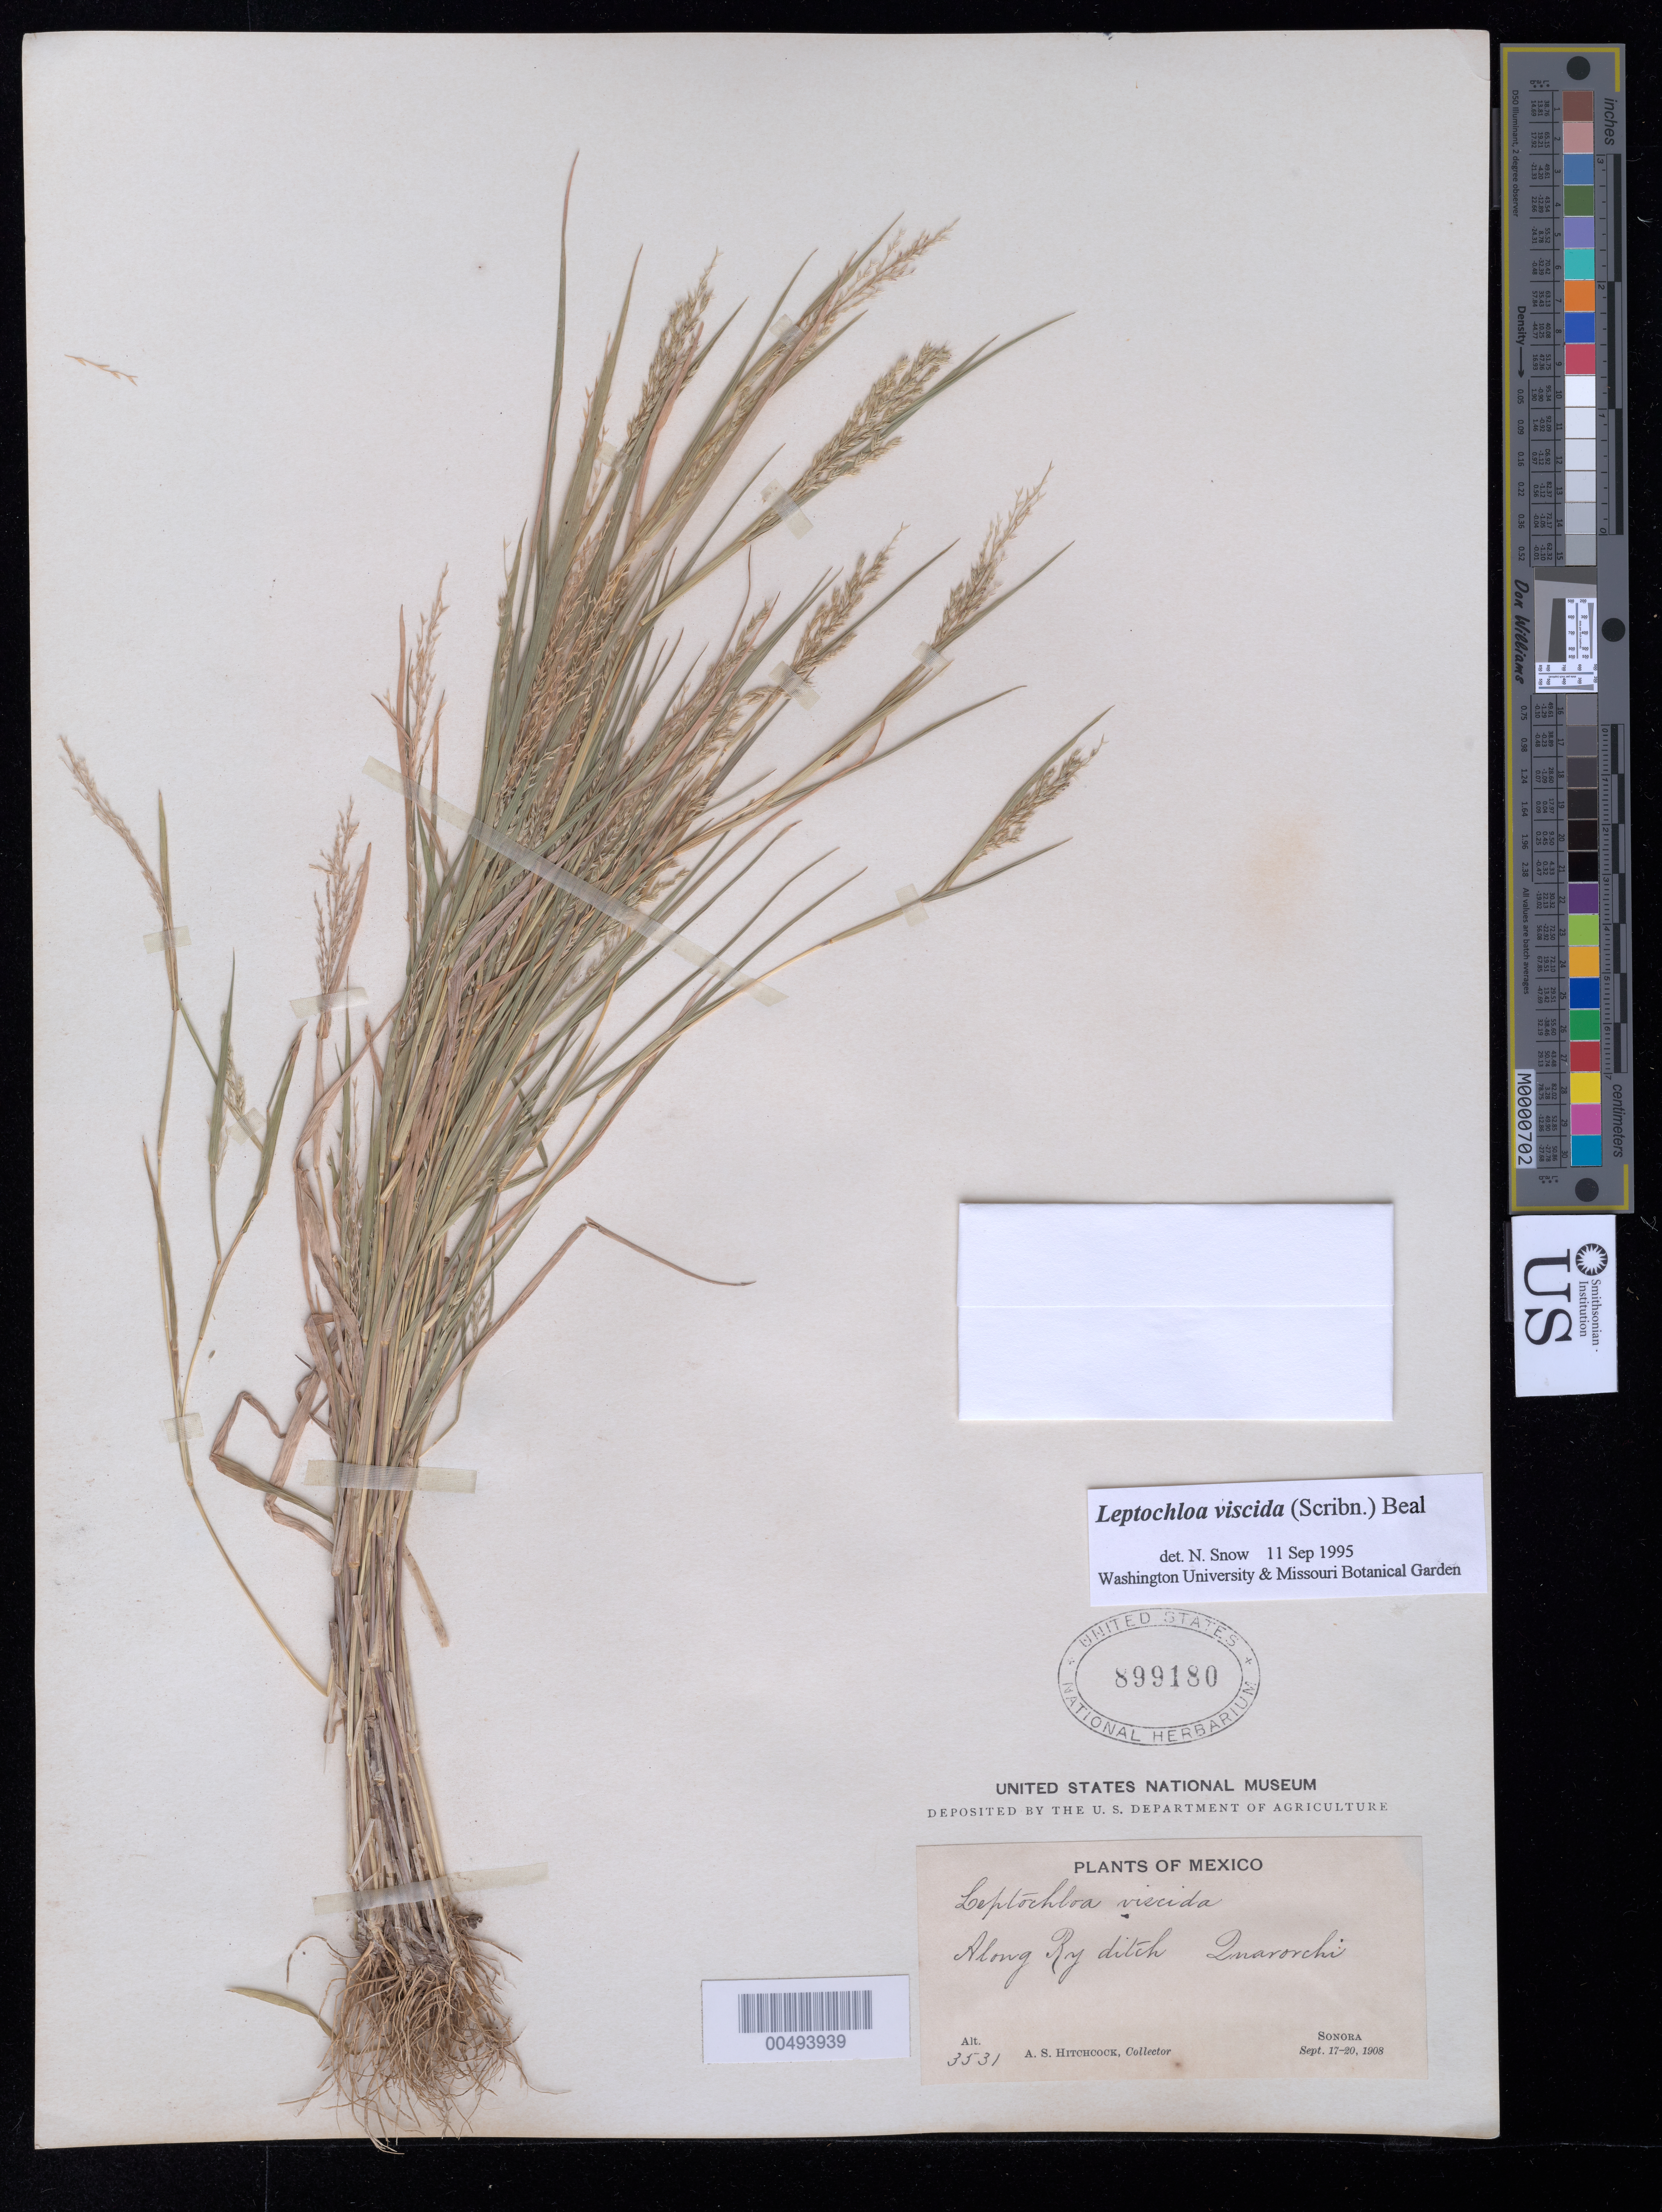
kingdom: Plantae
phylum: Tracheophyta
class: Liliopsida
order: Poales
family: Poaceae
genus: Leptochloa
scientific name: Leptochloa viscida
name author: (Scribn.) W.J. Beal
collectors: A. S. Hitchcock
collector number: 3531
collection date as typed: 17 Sep 1908 to 20 Sep 1908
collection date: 1908-09-17/1908-09-20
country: Mexico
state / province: Sonora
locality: Quarorchi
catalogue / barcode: US 899180